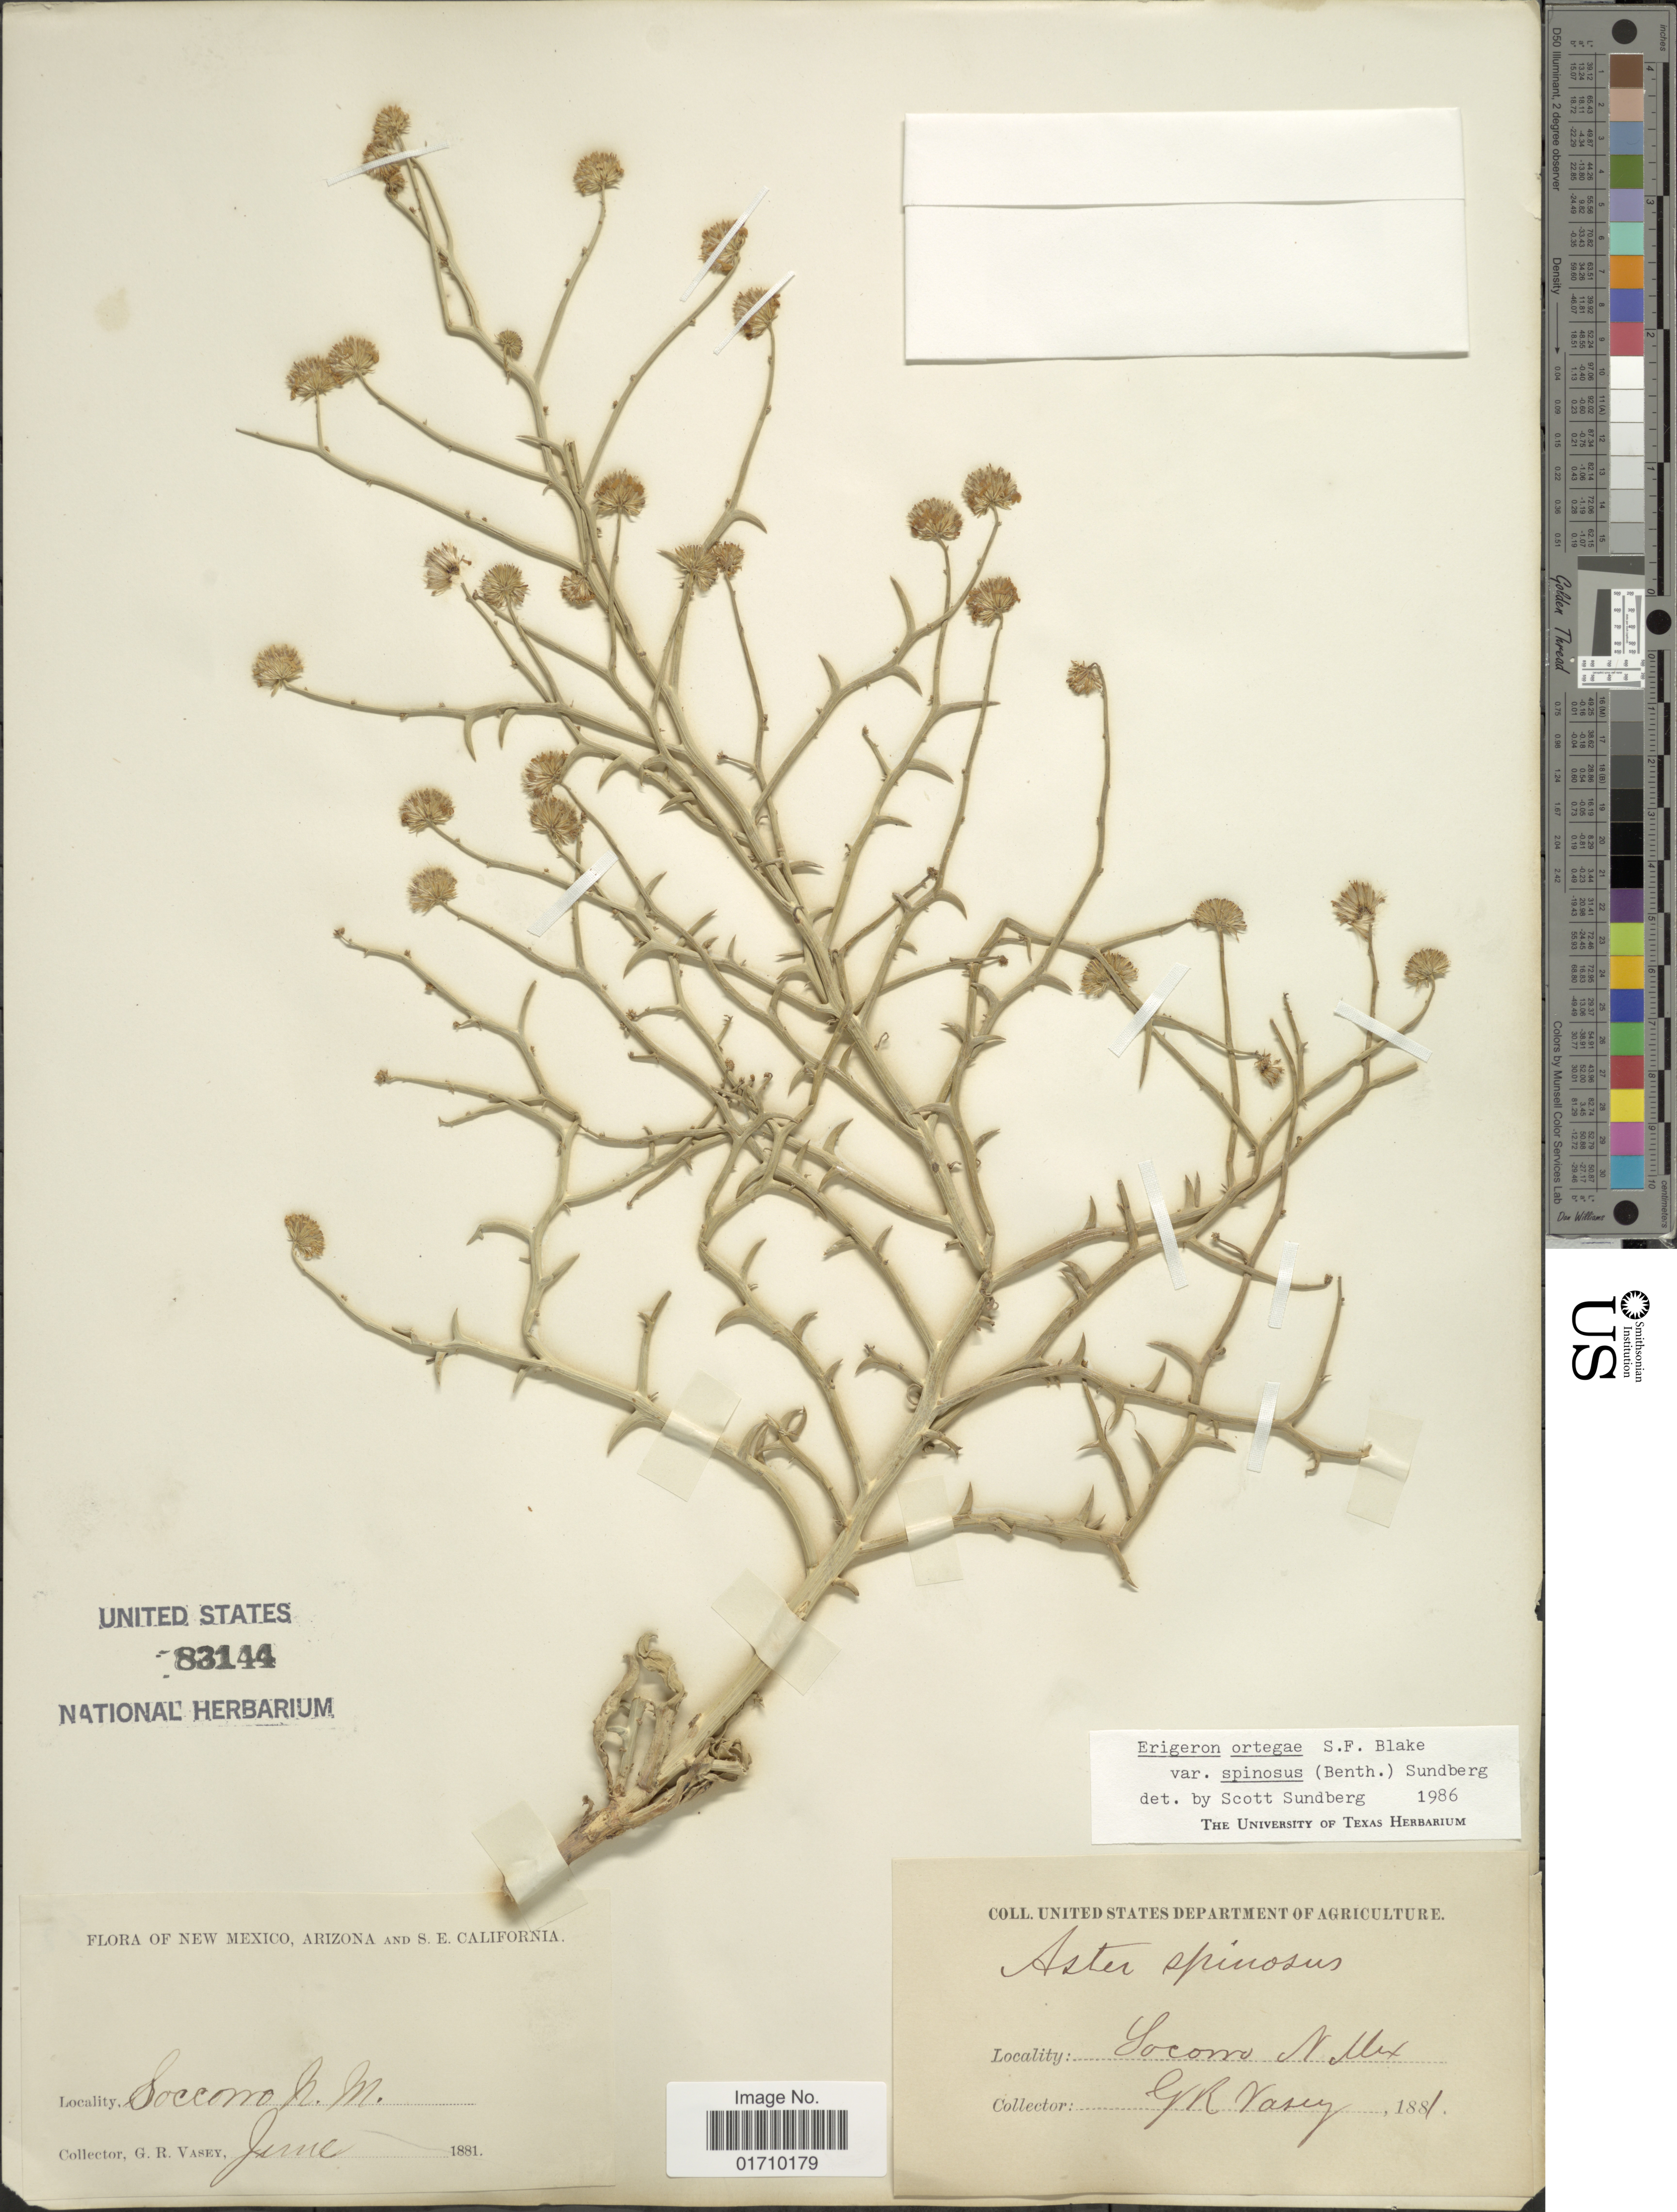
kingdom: Plantae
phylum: Tracheophyta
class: Magnoliopsida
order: Asterales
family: Asteraceae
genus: Chloracantha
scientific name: Chloracantha spinosa var. spinosa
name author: (Benth.) G.L. Nesom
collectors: G. R. Vasey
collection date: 1881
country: United States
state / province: New Mexico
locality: Socorro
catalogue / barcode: US 83144